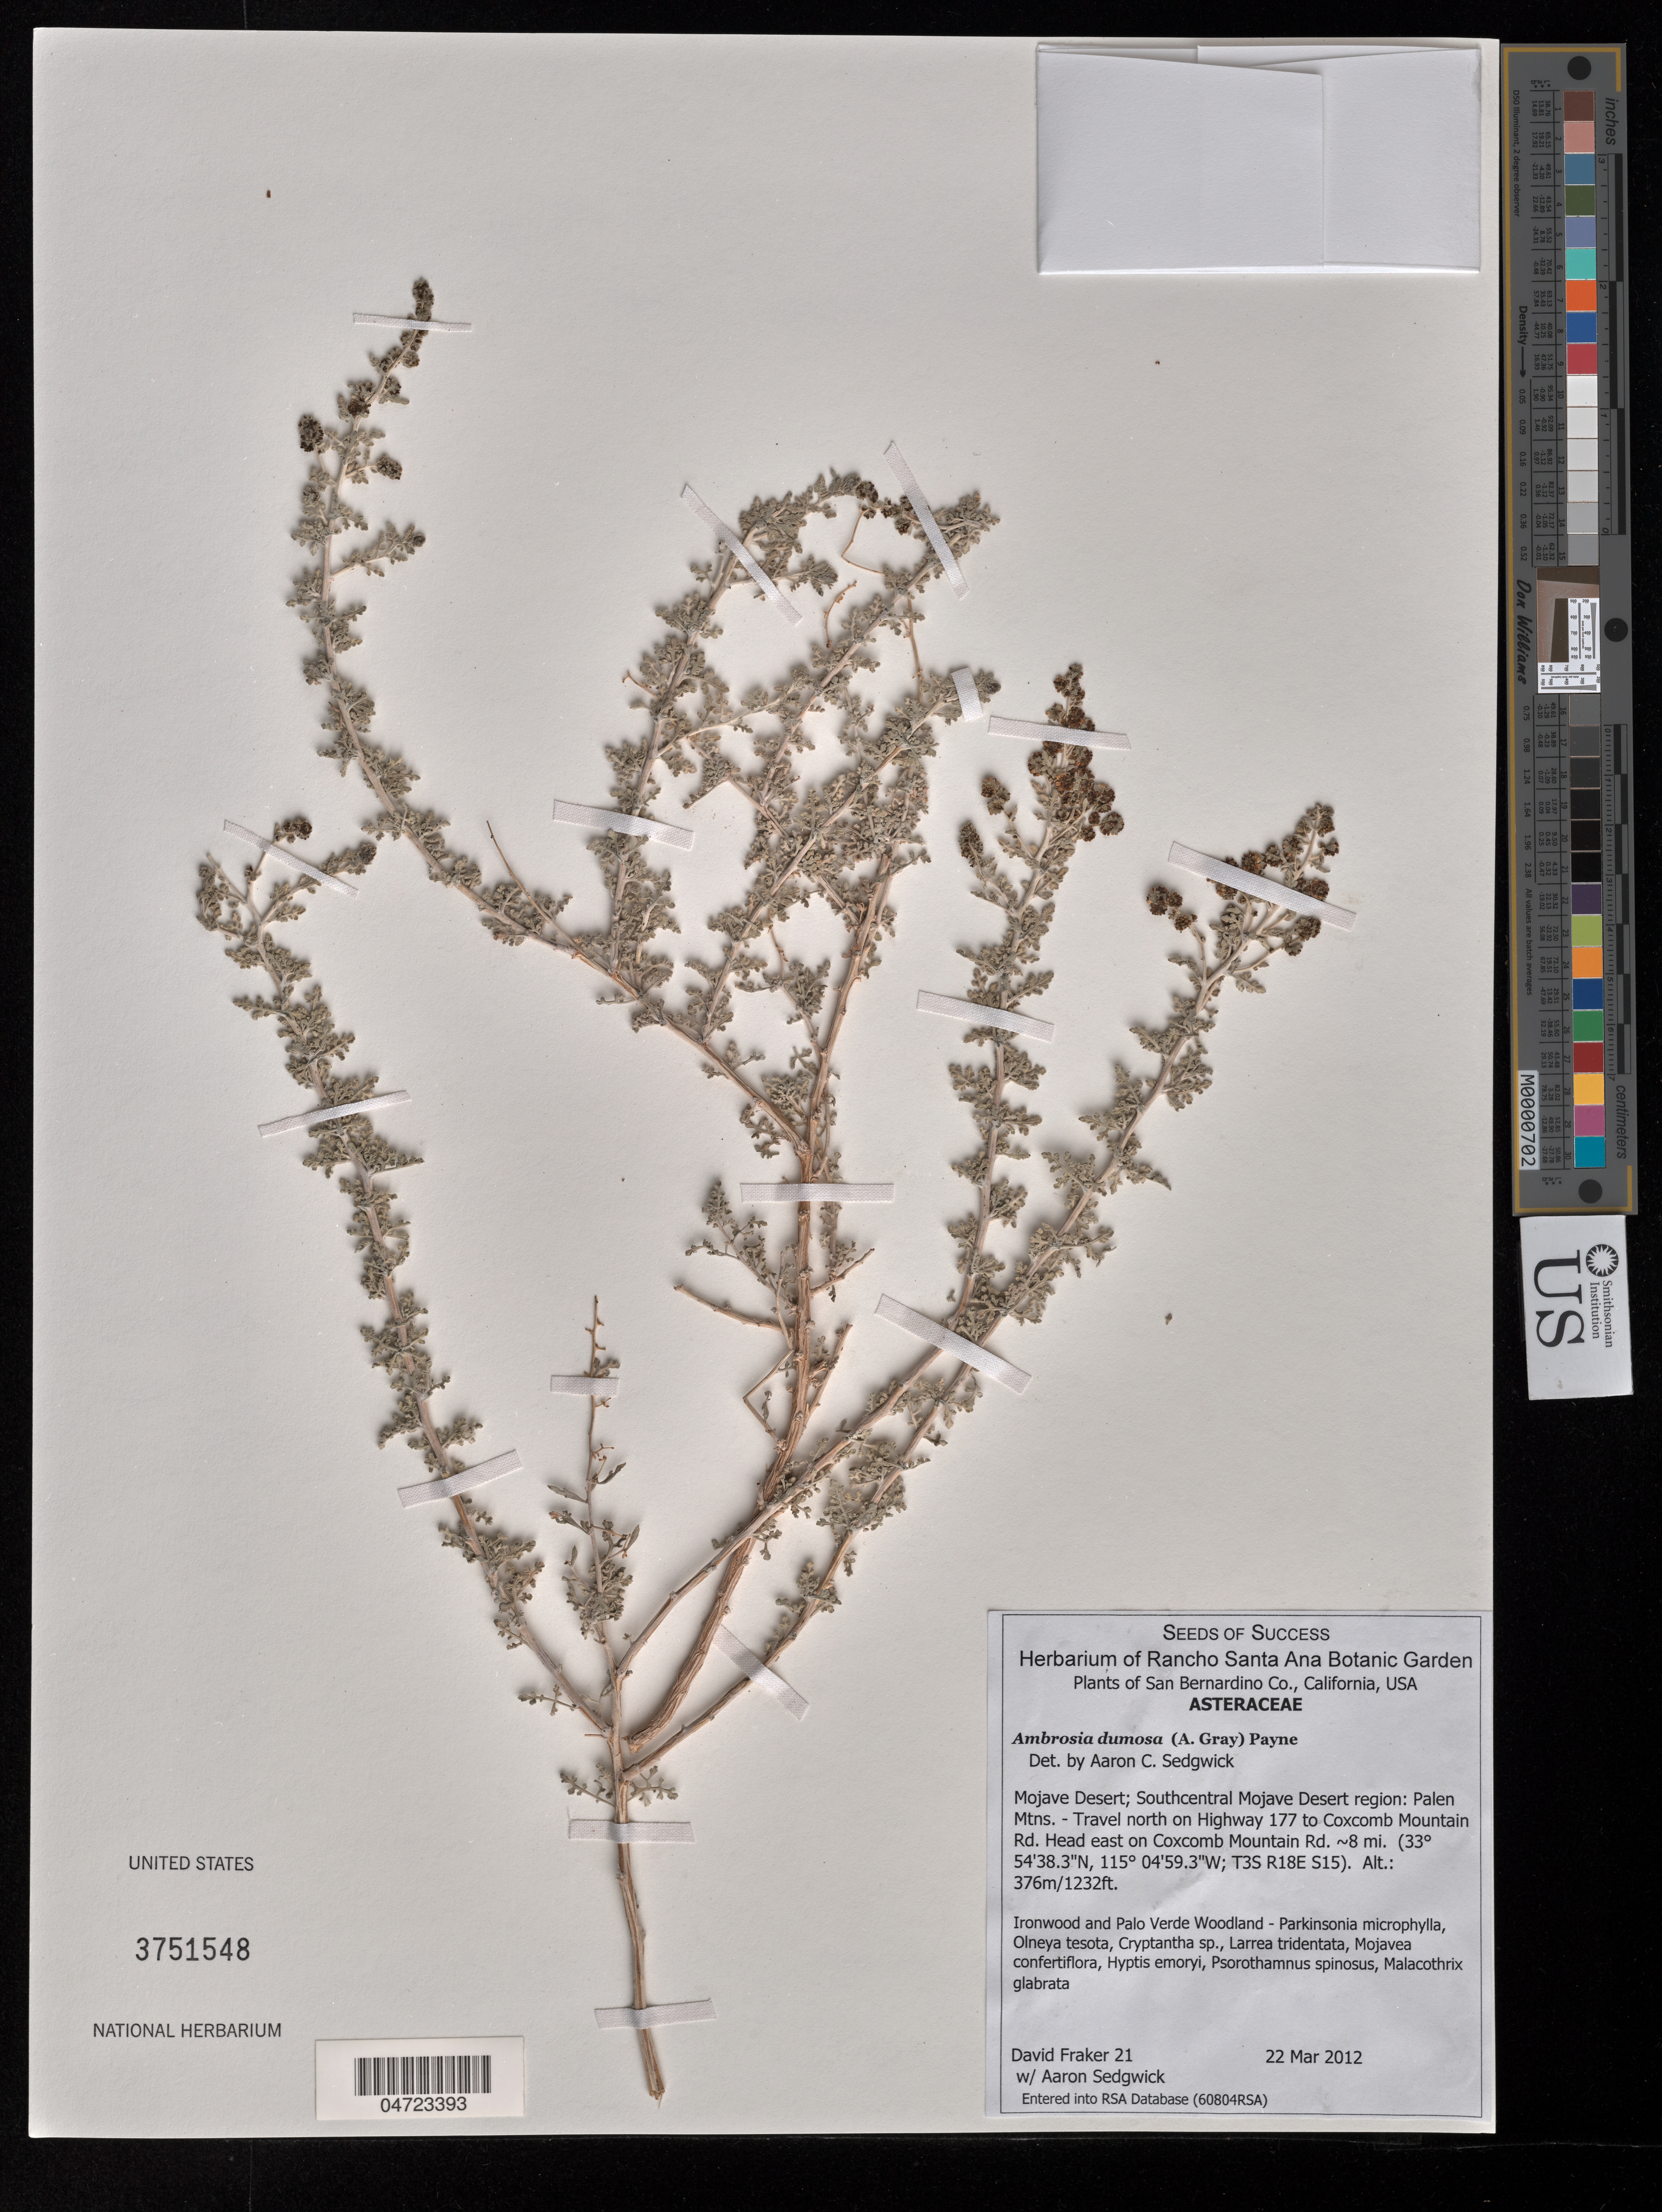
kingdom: Plantae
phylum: Tracheophyta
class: Magnoliopsida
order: Asterales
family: Asteraceae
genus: Ambrosia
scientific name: Ambrosia dumosa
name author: (A. Gray) W.W.Payne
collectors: D. Fraker & A. Sedgwick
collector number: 21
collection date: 2012-03-22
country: United States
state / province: California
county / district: San Bernardino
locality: San Bernardino Co. Mojave Desert; Southcentral Mojave Desert region: Palen Mtns. - Travel north on Highway 177 to Coxcomb Mountain Rd. ~8 mi. (T3S R18E S15).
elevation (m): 376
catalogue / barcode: US 3751548